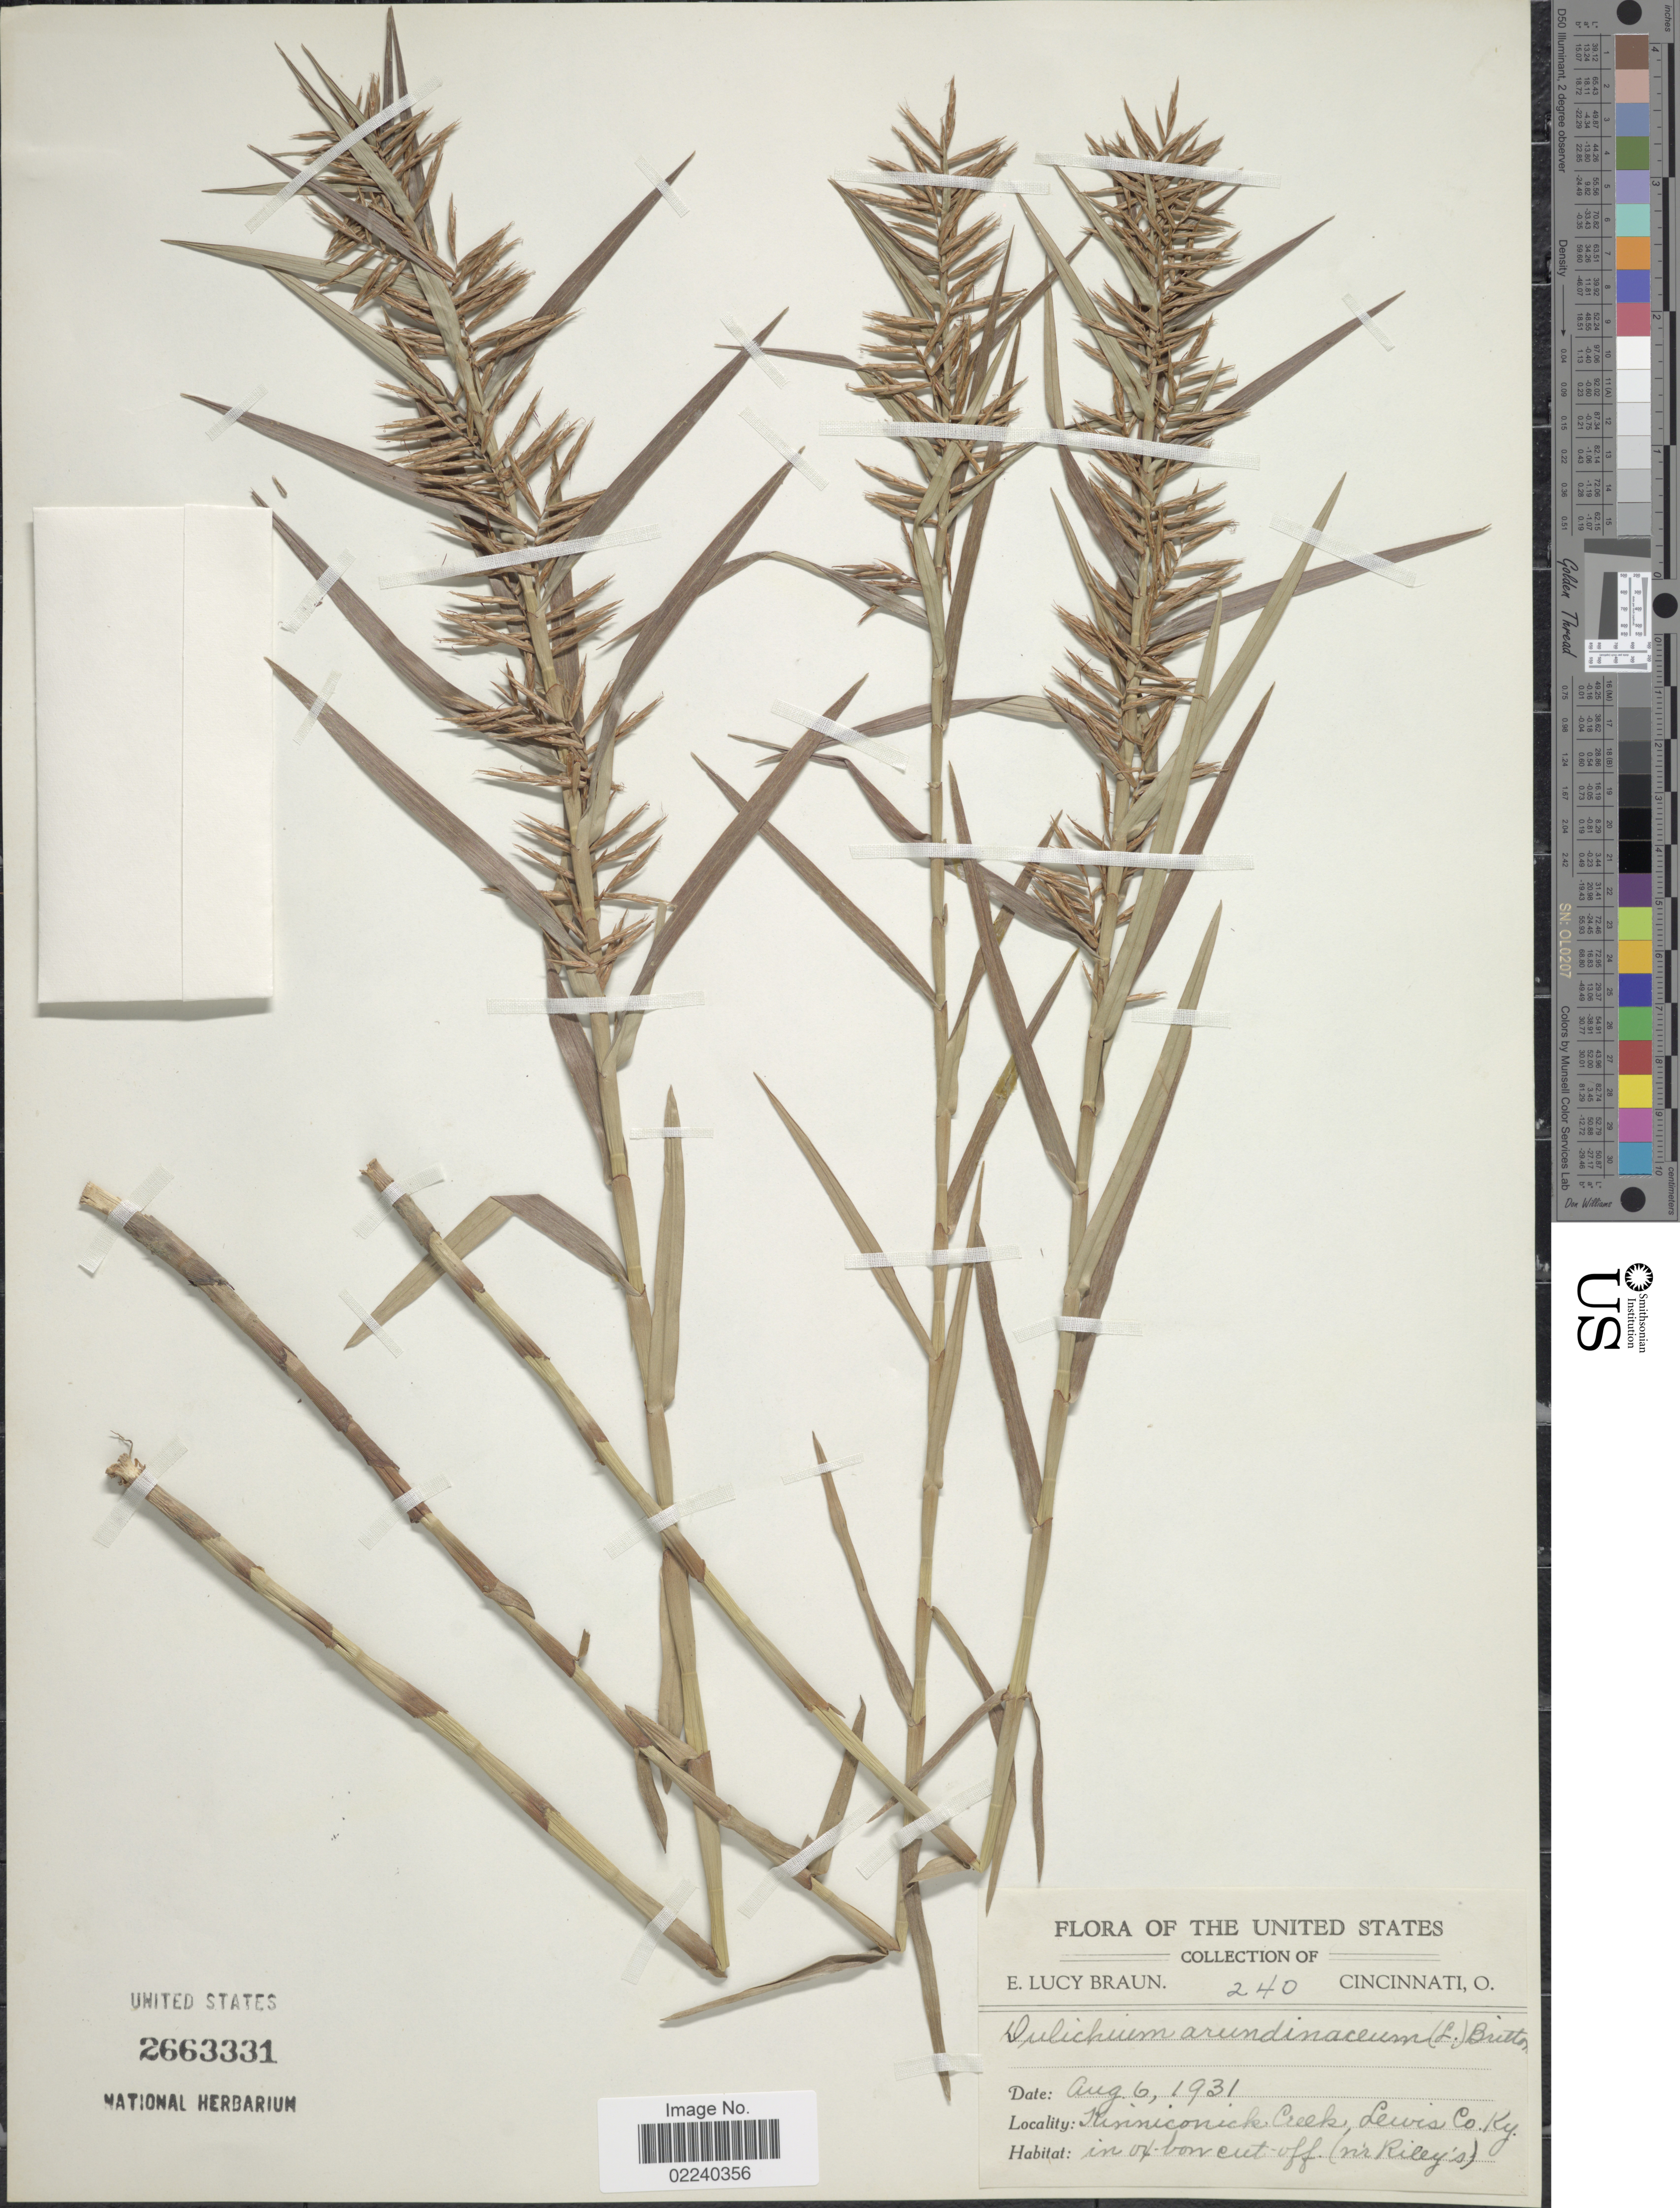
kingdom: Plantae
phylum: Tracheophyta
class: Liliopsida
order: Poales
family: Cyperaceae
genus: Dulichium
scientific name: Dulichium arundinaceum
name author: (L.) Britton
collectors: E. L. Braun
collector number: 240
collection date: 1931-08-06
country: United States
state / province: Kentucky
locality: Kinniconick Creek, Lewis Co. Ky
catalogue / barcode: US 2663331